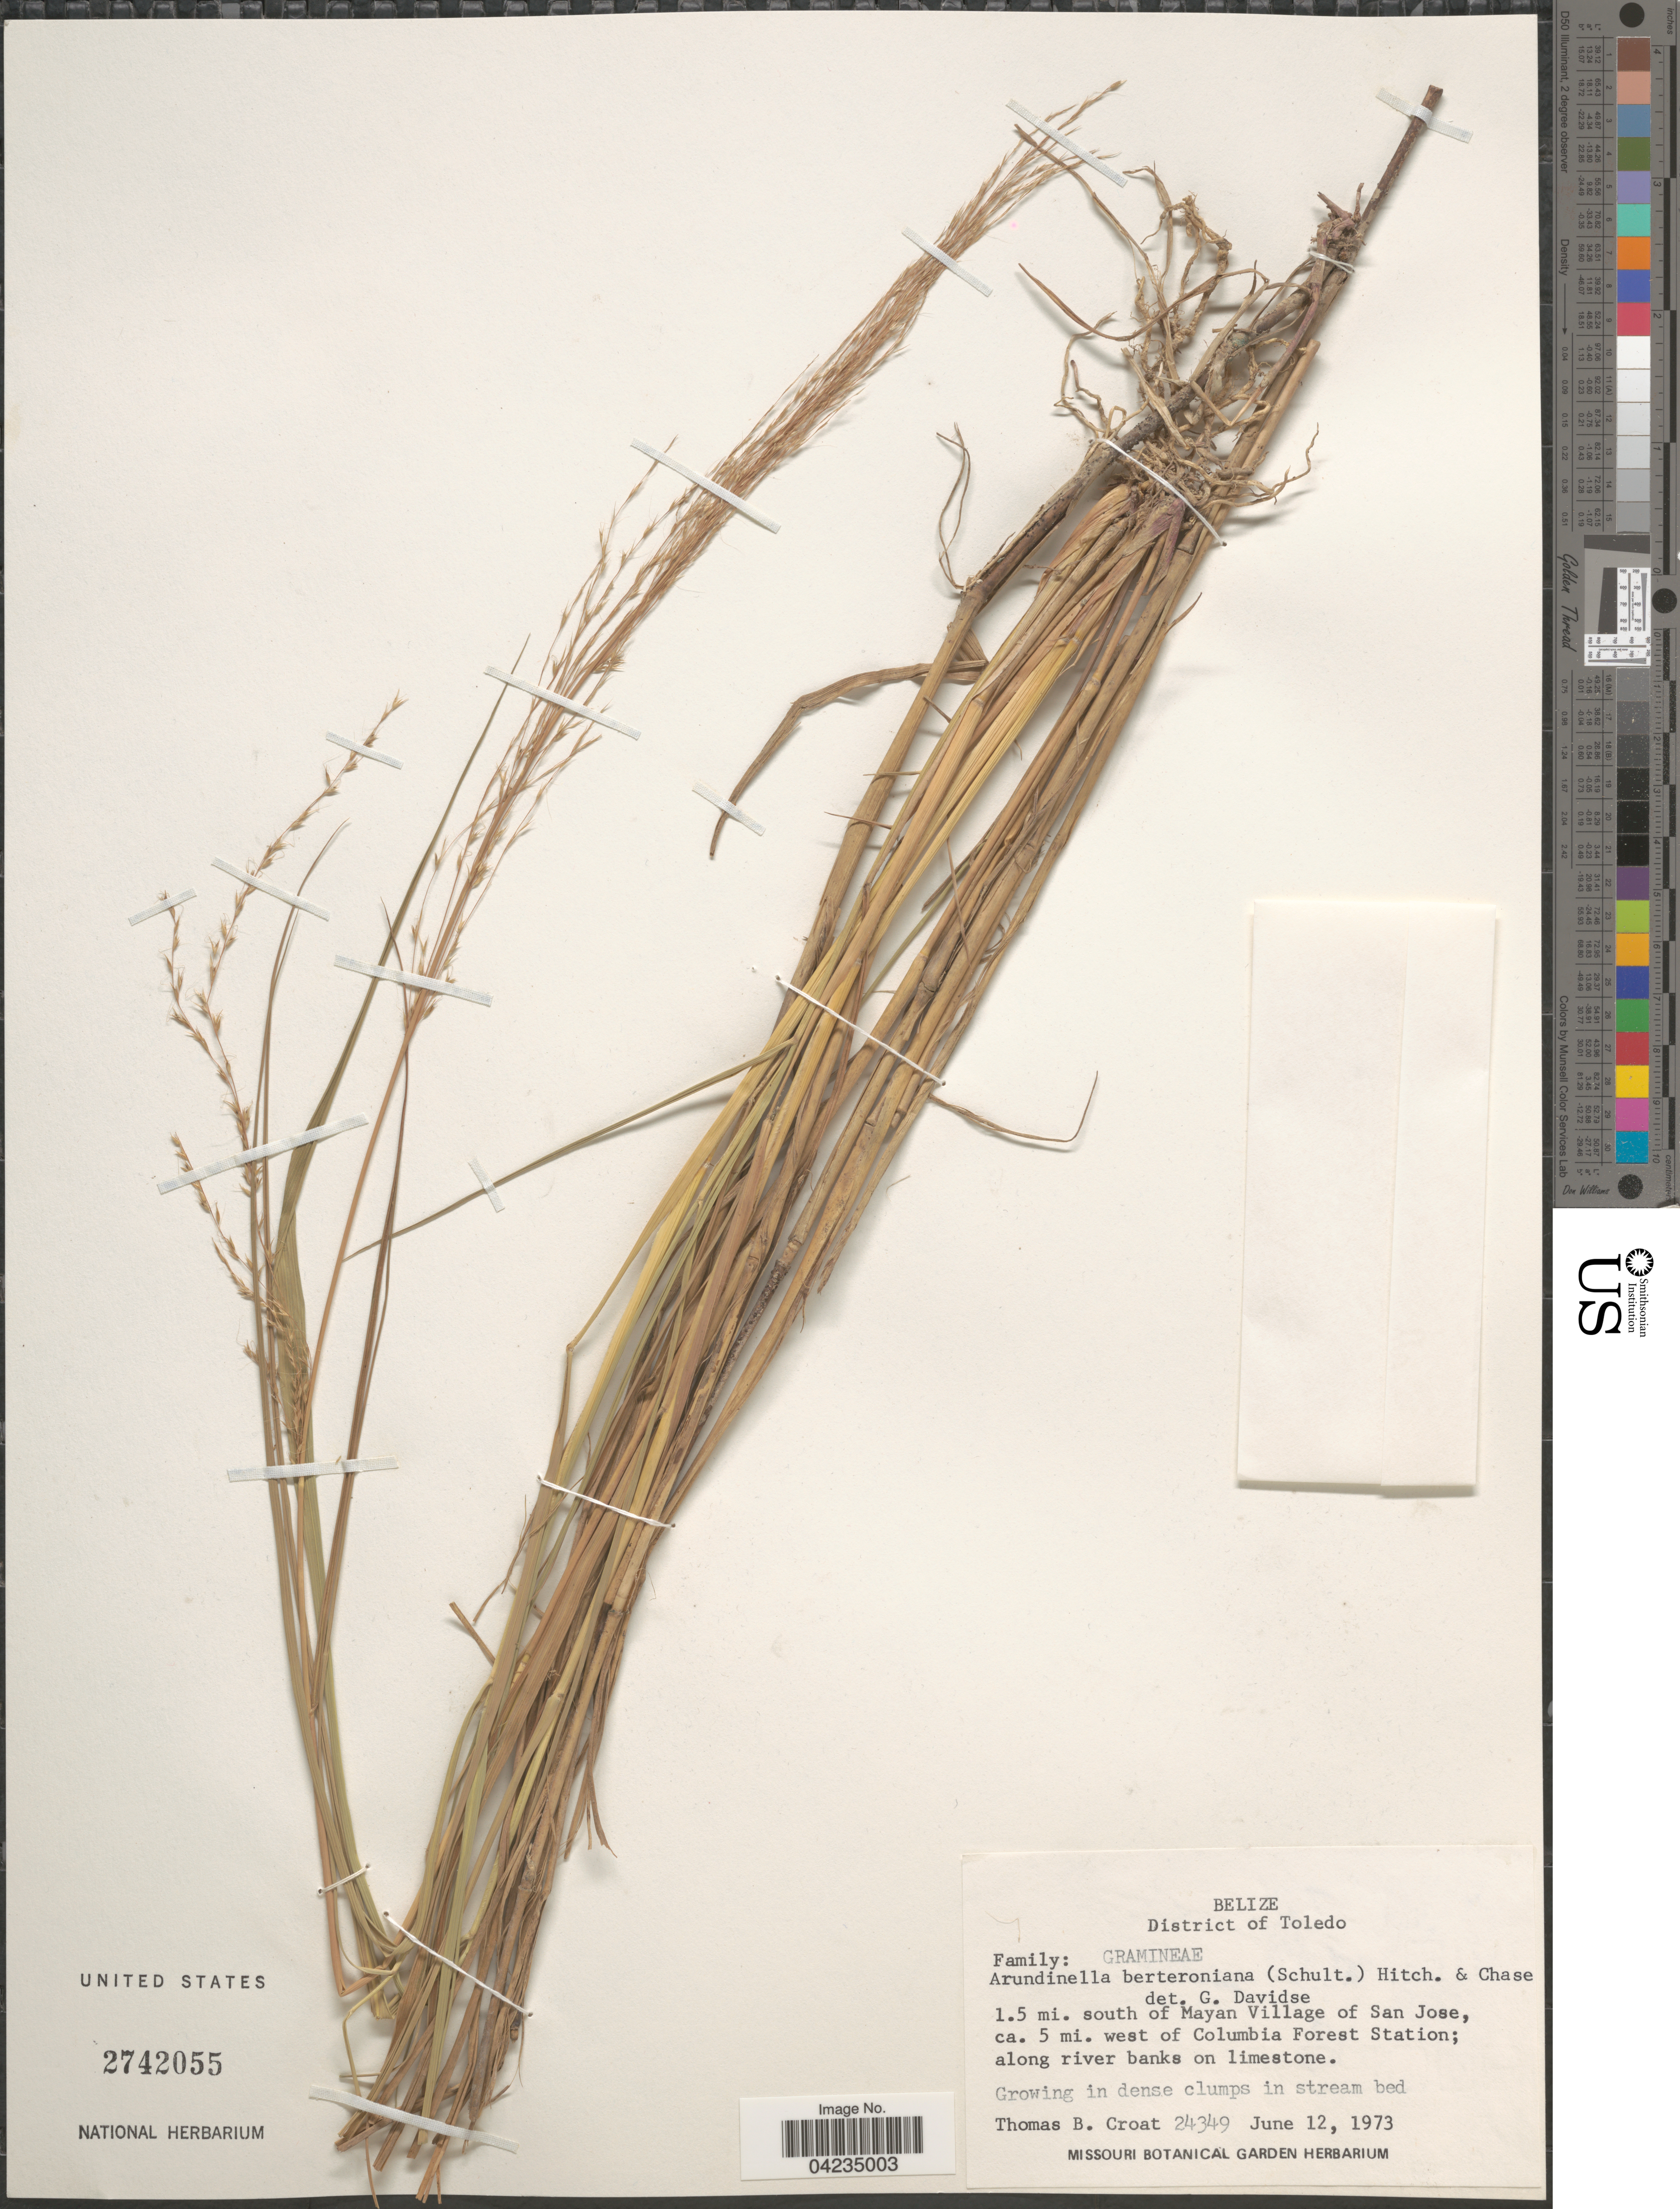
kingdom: Plantae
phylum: Tracheophyta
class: Liliopsida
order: Poales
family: Poaceae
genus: Arundinella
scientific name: Arundinella berteroniana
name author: (Schult.) Hitchc. & Chase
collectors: T. B. Croat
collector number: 24349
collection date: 1973-06-12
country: Belize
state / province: Toledo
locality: District of Toledo. 1.5 mi. south of Mayan Village of San Jose, ca. 5 mi. west of Columbia Forest Station.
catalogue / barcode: US 2742055